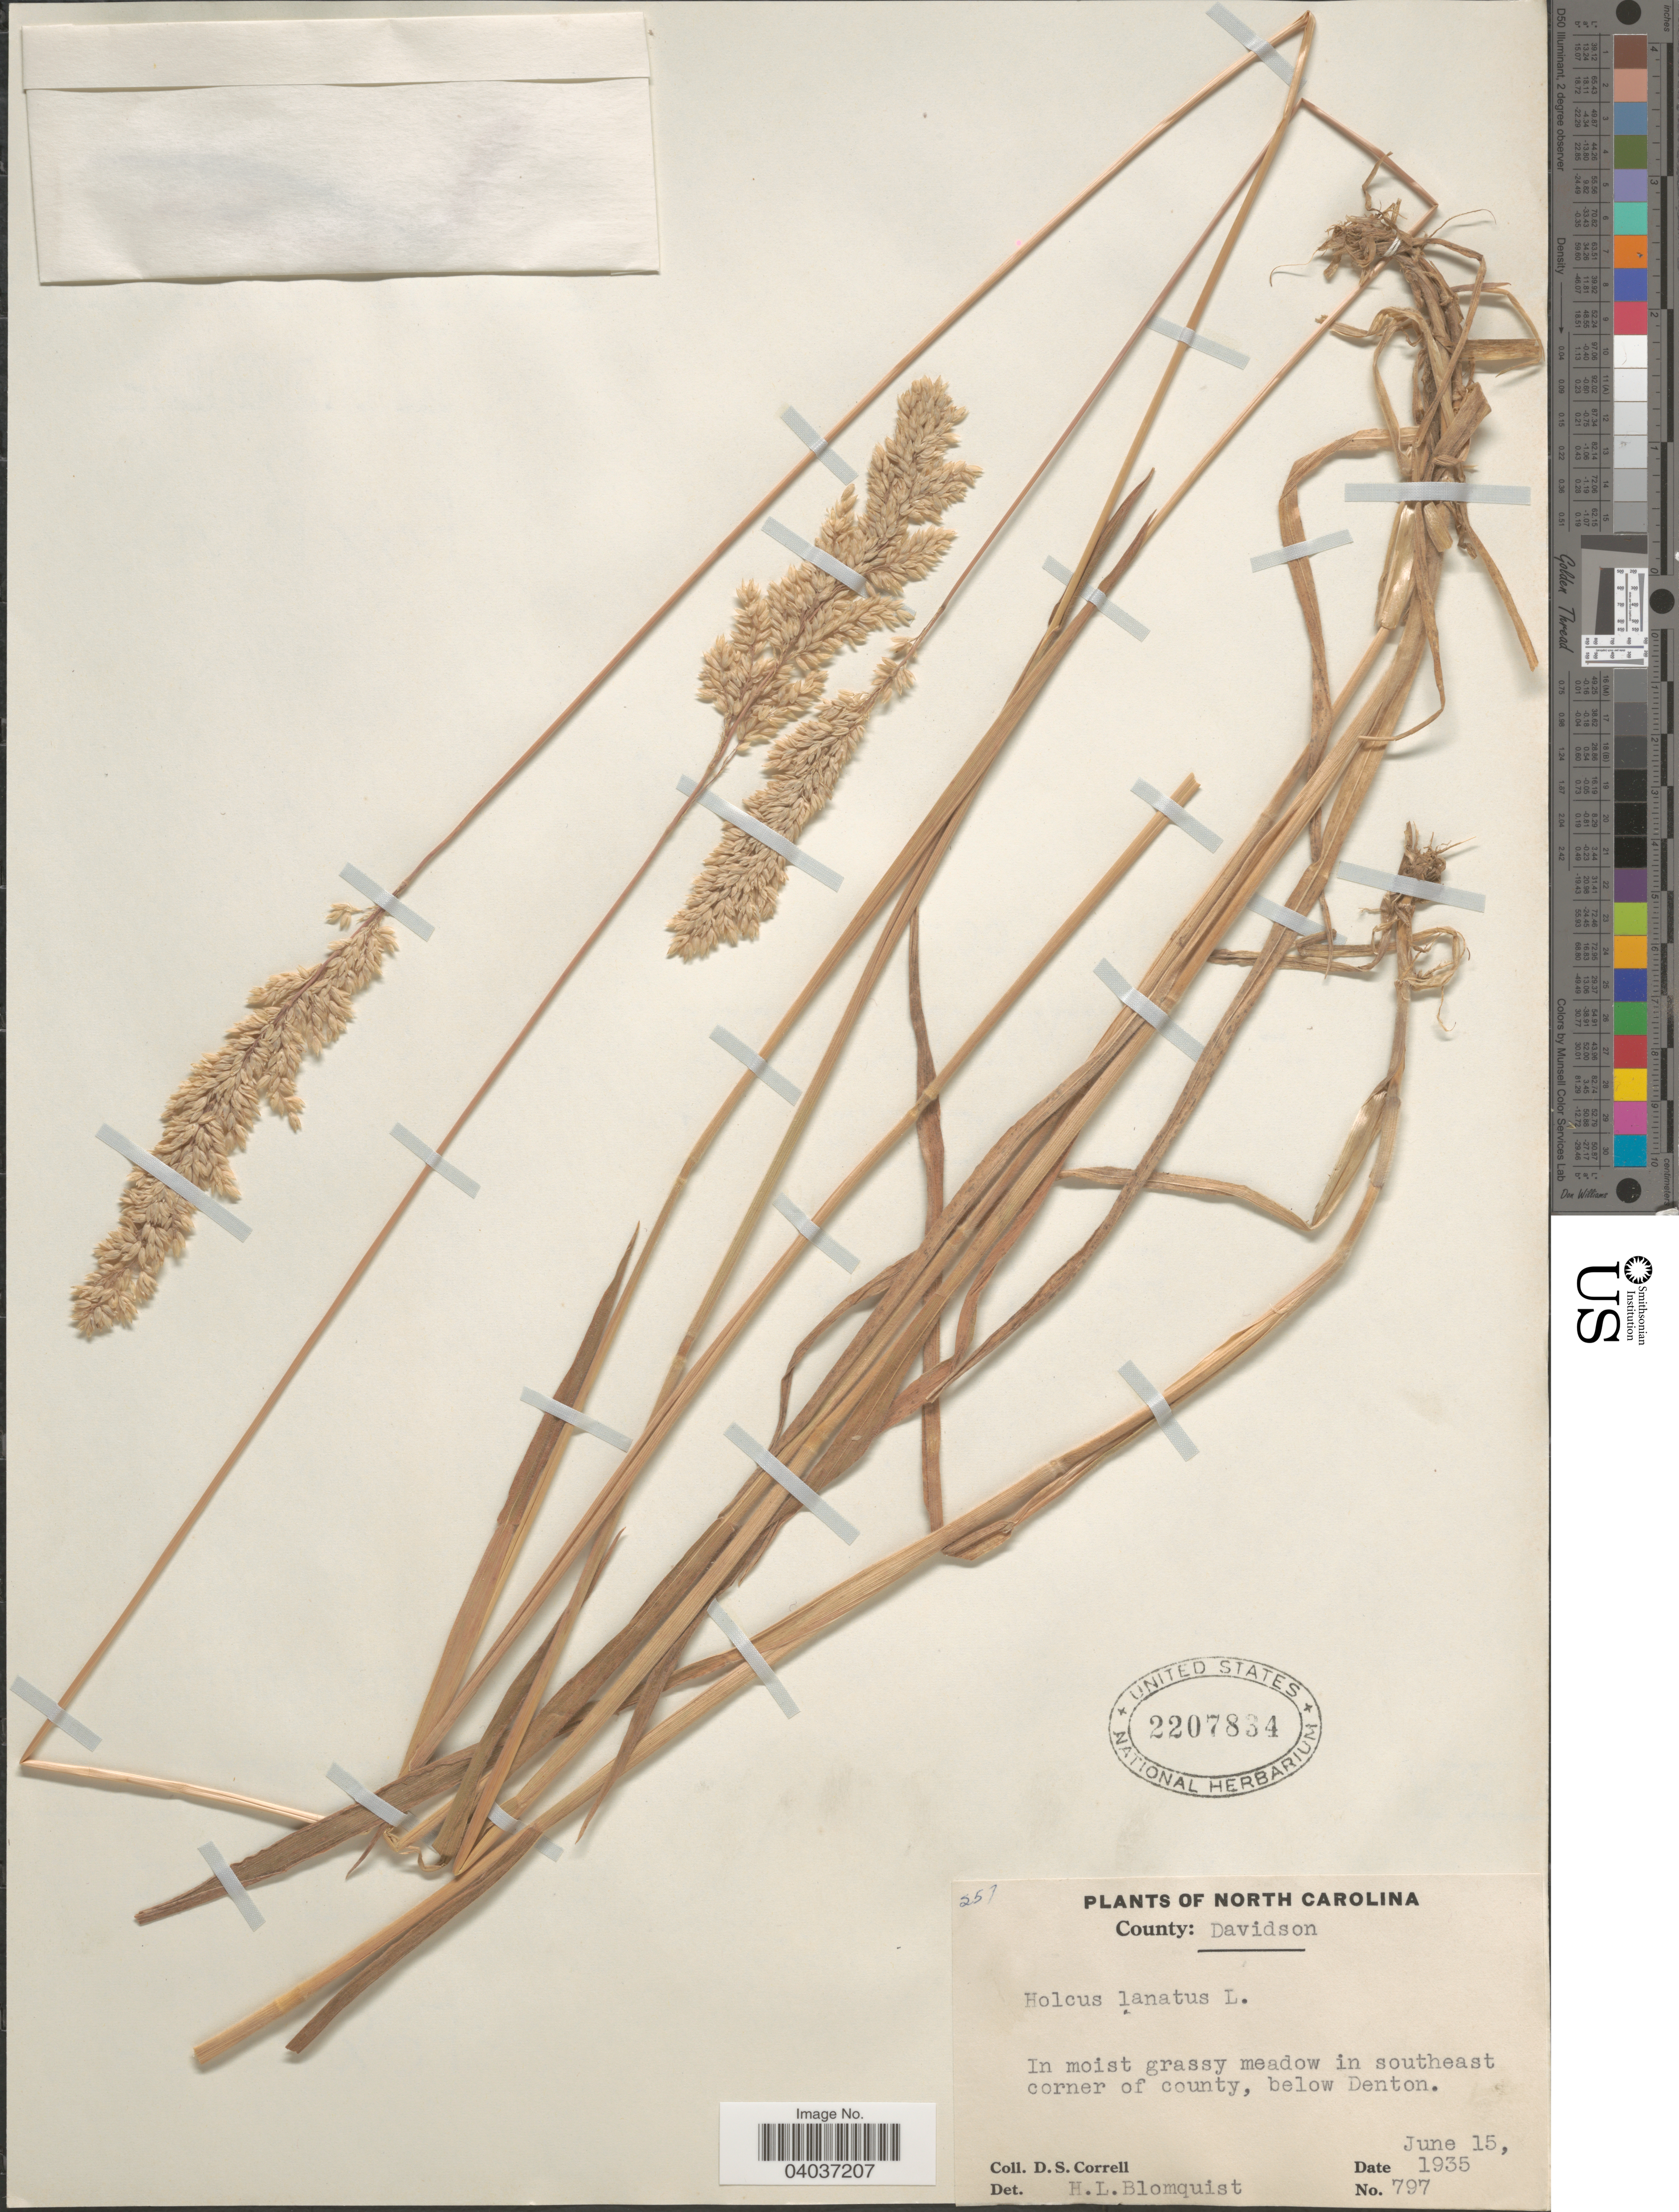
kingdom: Plantae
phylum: Tracheophyta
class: Liliopsida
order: Poales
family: Poaceae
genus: Holcus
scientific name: Holcus lanatus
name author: L.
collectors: D. S. Correll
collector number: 797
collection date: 1935-06-15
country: United States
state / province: North Carolina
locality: County: Davidson. In southeast corner of county, below Denton.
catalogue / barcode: US 2207834